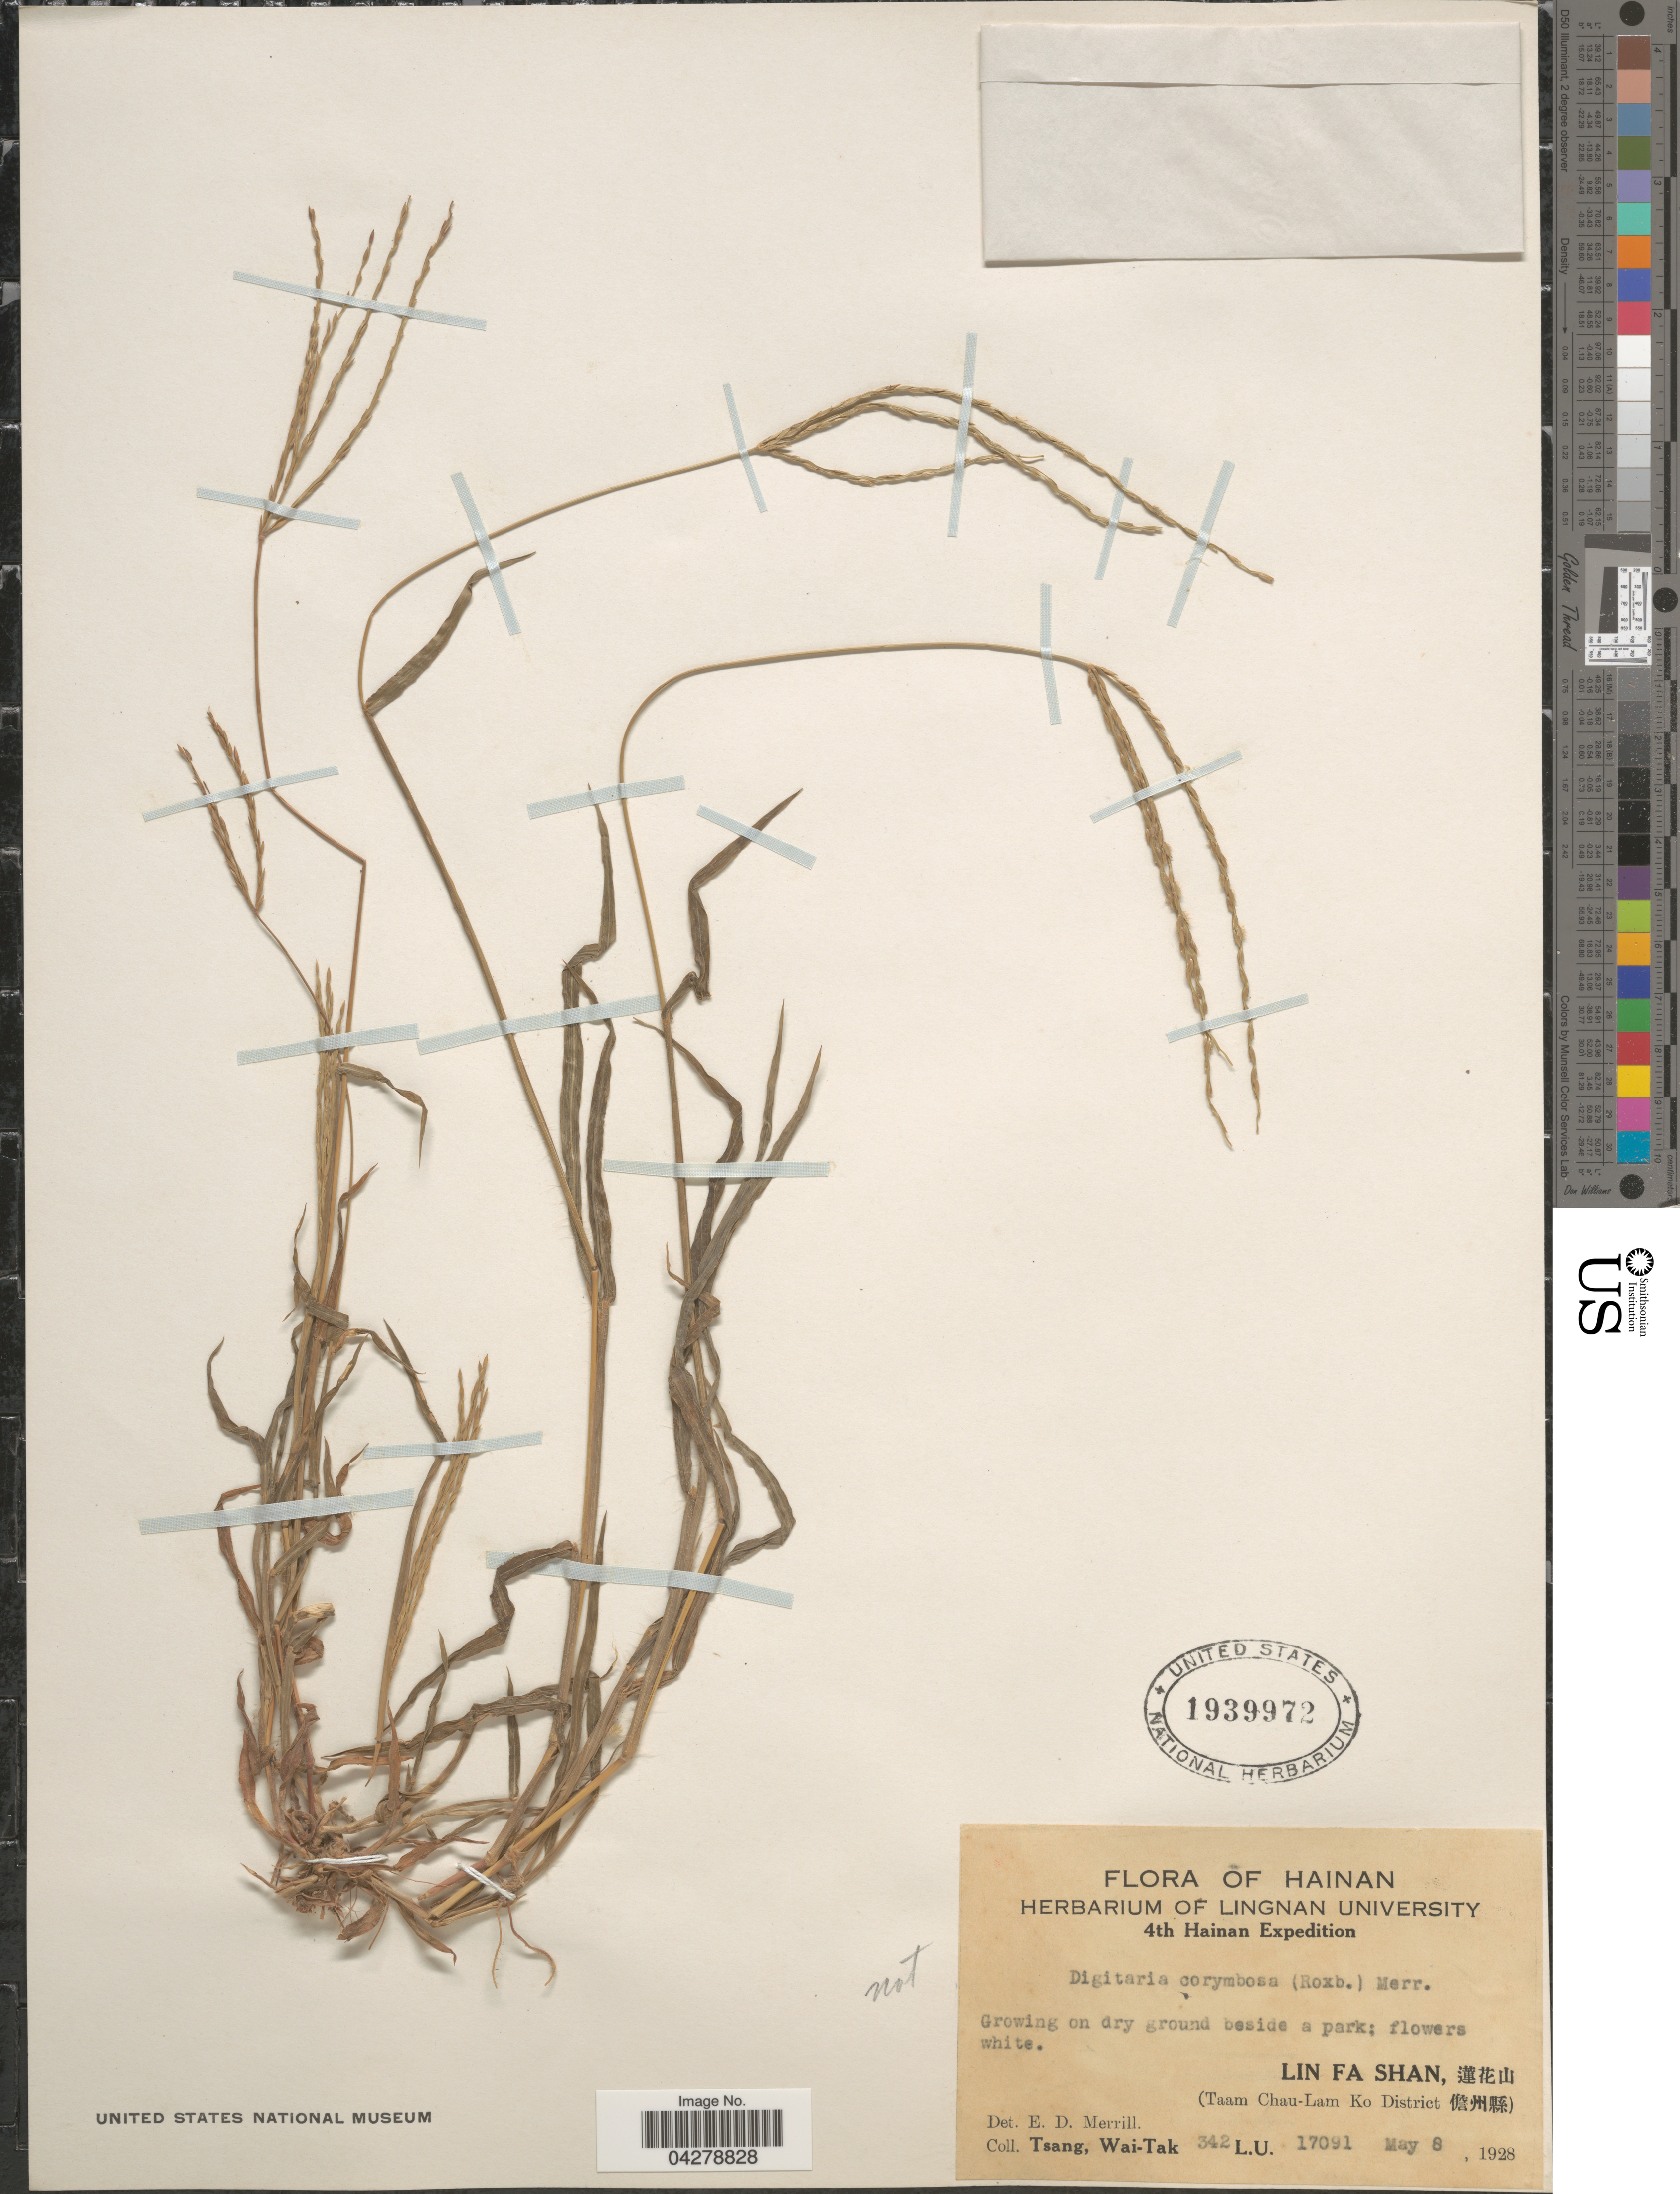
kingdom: Plantae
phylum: Tracheophyta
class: Liliopsida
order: Poales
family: Poaceae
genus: Digitaria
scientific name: Digitaria sp.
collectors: W. T. Tsang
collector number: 342L.U.17091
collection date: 1928-05-08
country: China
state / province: Hainan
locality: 4th Hainann E[Foreign script]pedition. Lin Fa Shan, [Foreign script] (Taam Chau-Lam Ko District [Foreign script]).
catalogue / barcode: US 1939972